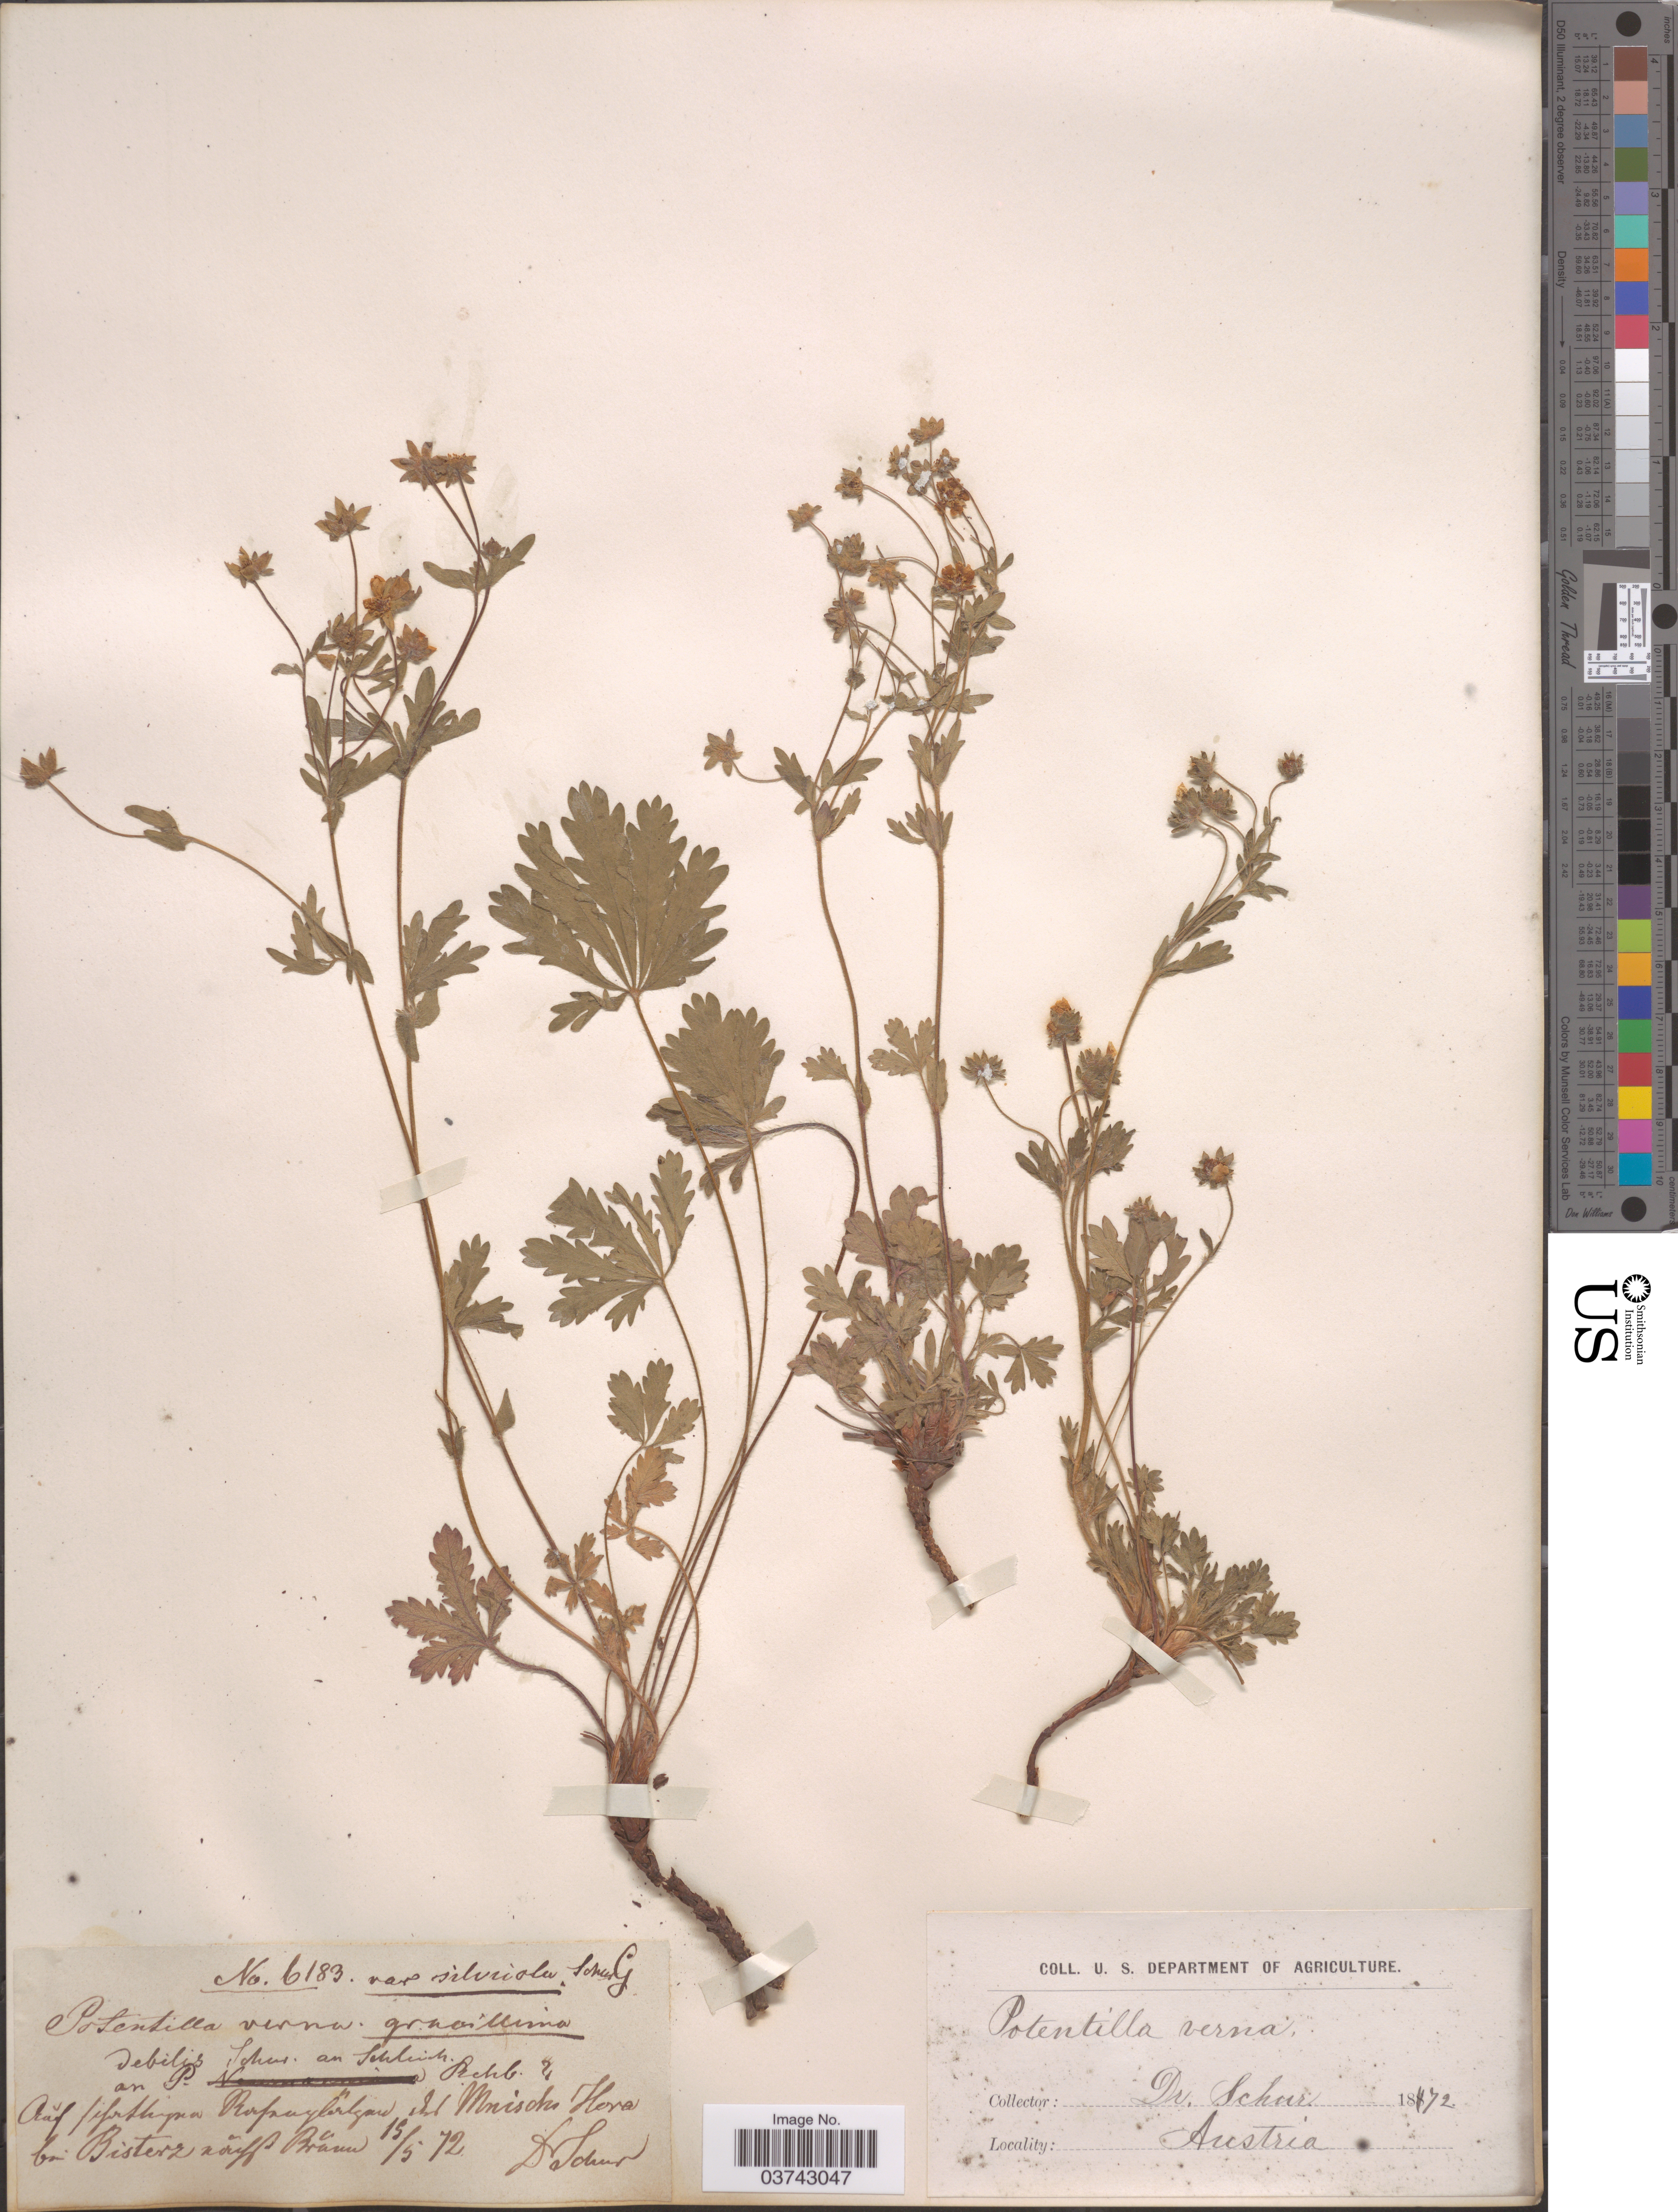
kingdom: Plantae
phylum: Tracheophyta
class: Magnoliopsida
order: Rosales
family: Rosaceae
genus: Potentilla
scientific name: Potentilla verna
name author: L.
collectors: Schur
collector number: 6183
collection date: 1872-05-15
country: Austria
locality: Auf fifurshipa Rpuhubergen del Murischu Hora bei Bisterz nouff Braum. [interpreted]